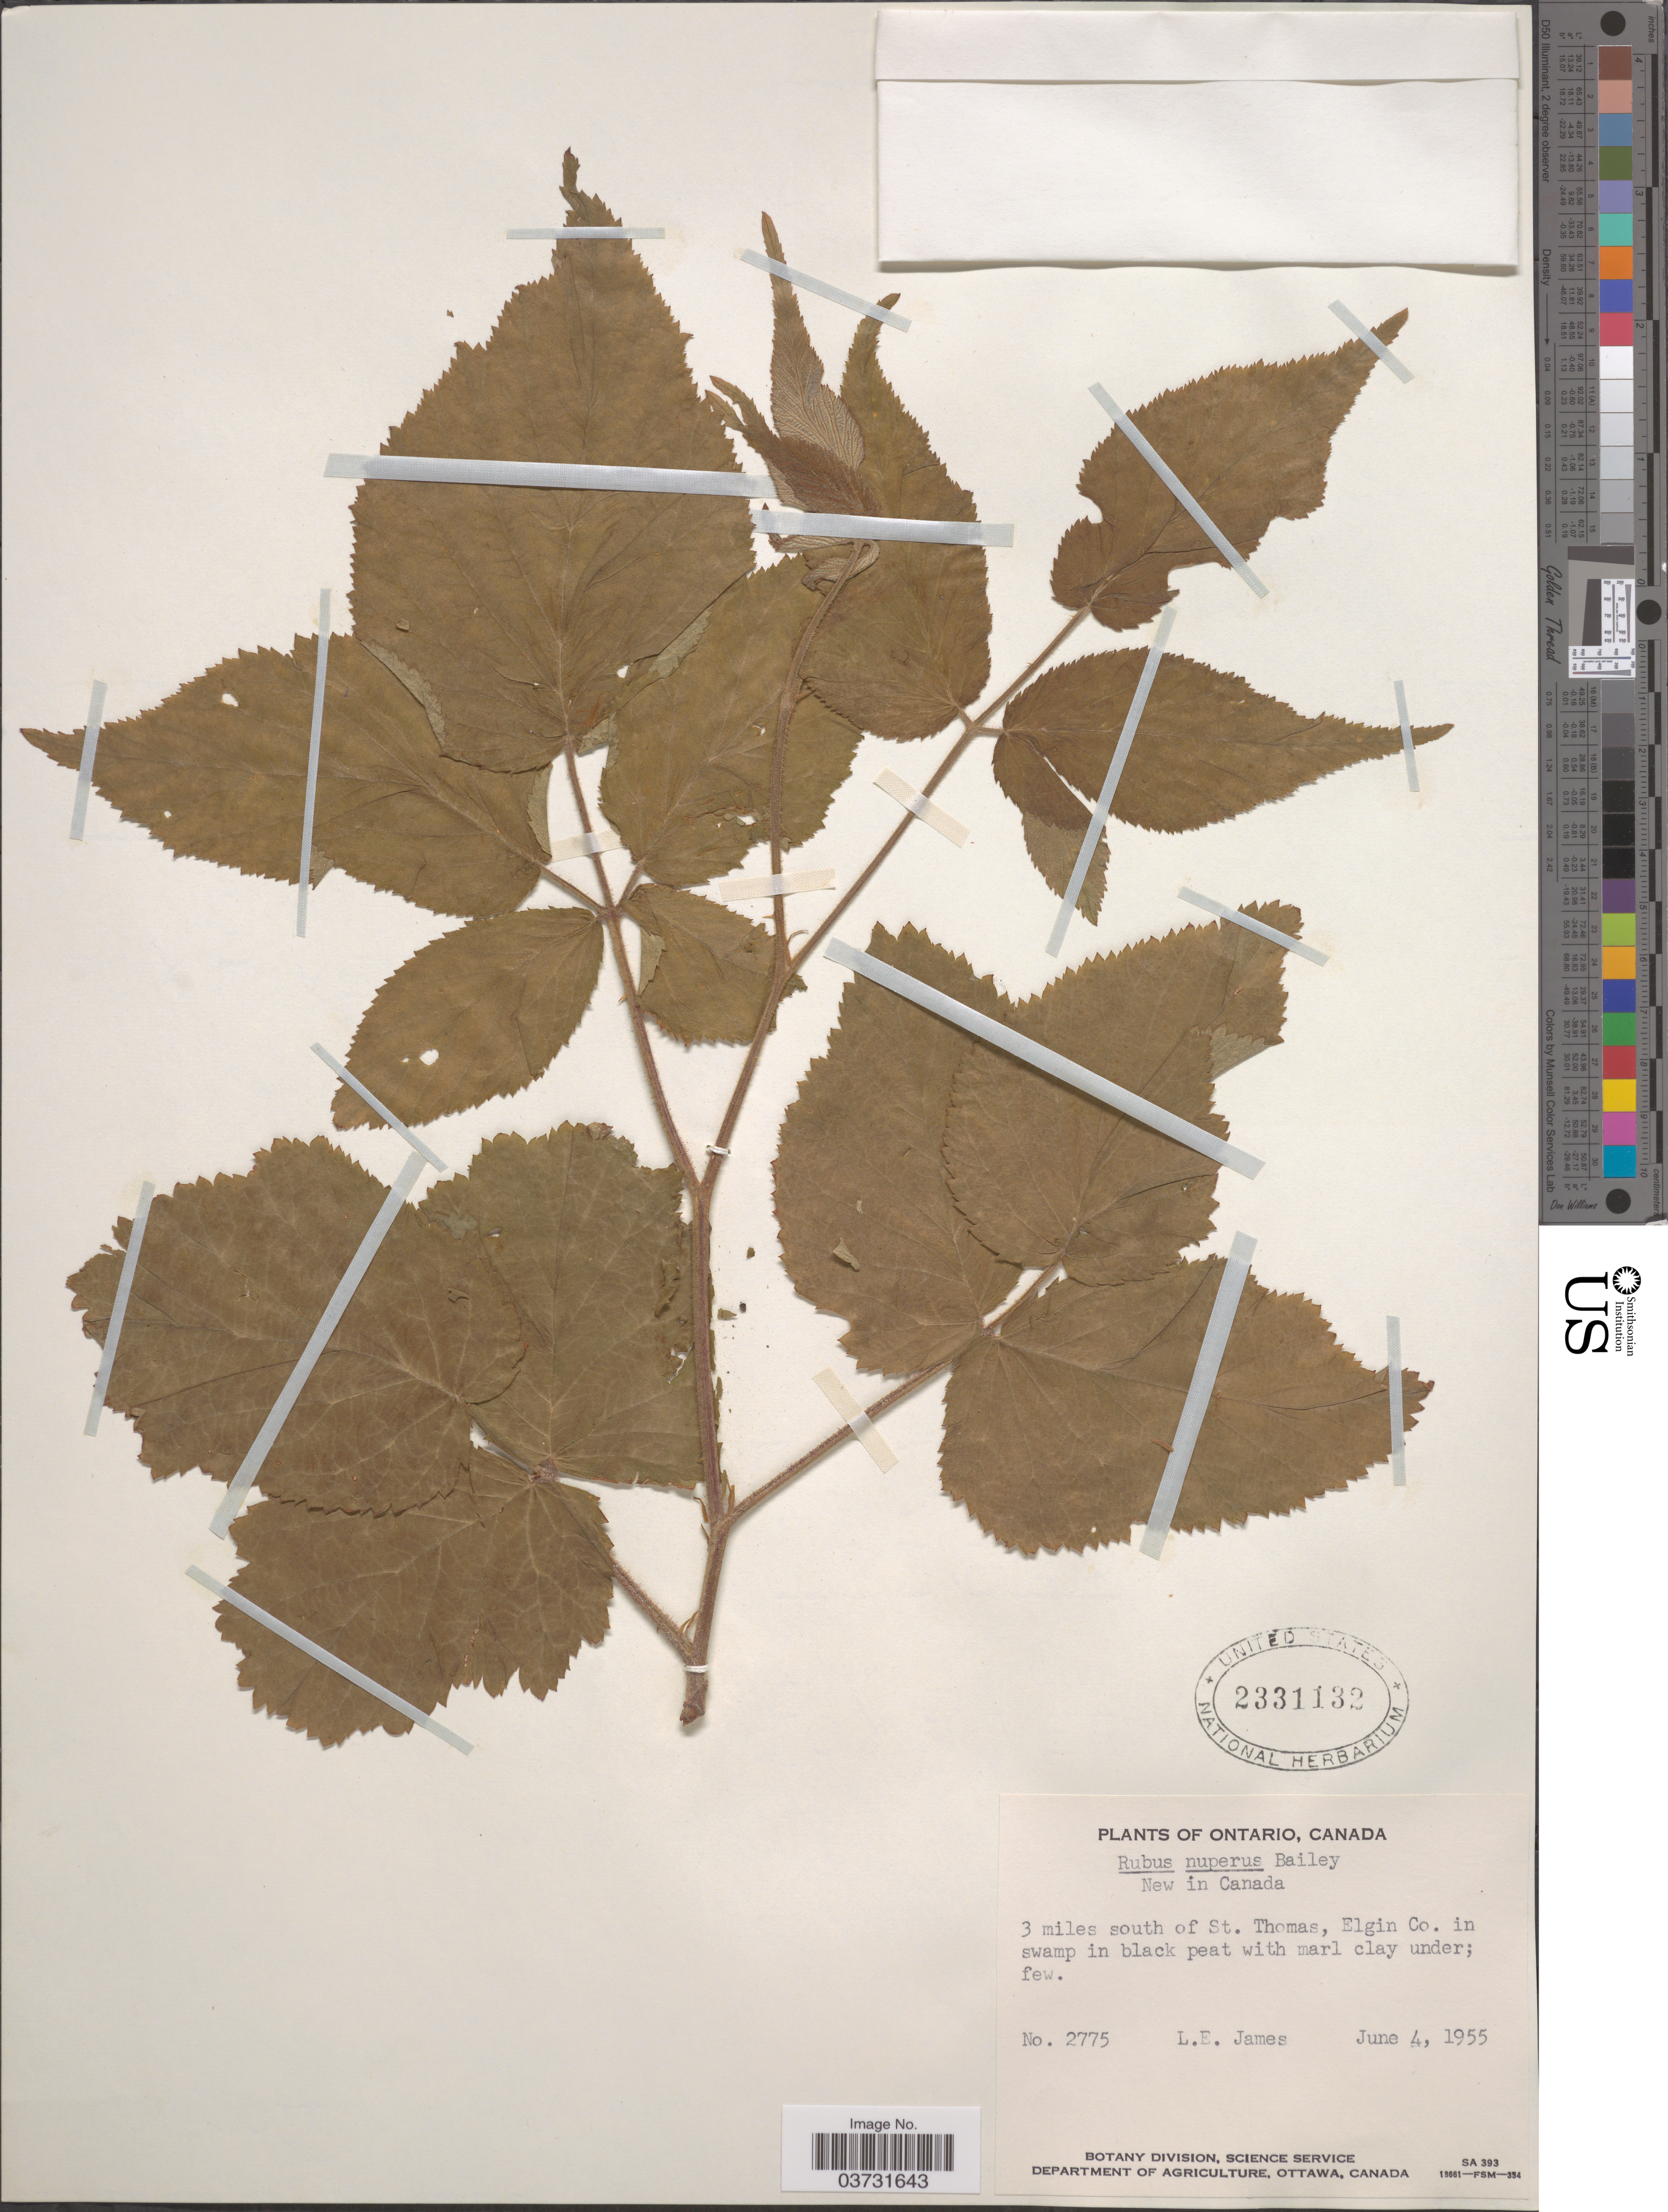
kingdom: Plantae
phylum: Tracheophyta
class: Magnoliopsida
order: Rosales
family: Rosaceae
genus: Rubus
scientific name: Rubus nuperus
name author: L.H. Bailey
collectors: L. E. James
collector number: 2775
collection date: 1955-06-04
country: Canada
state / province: Ontario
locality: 3 miles south of St. Thomas, Elgin Co.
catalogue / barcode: US 2331132